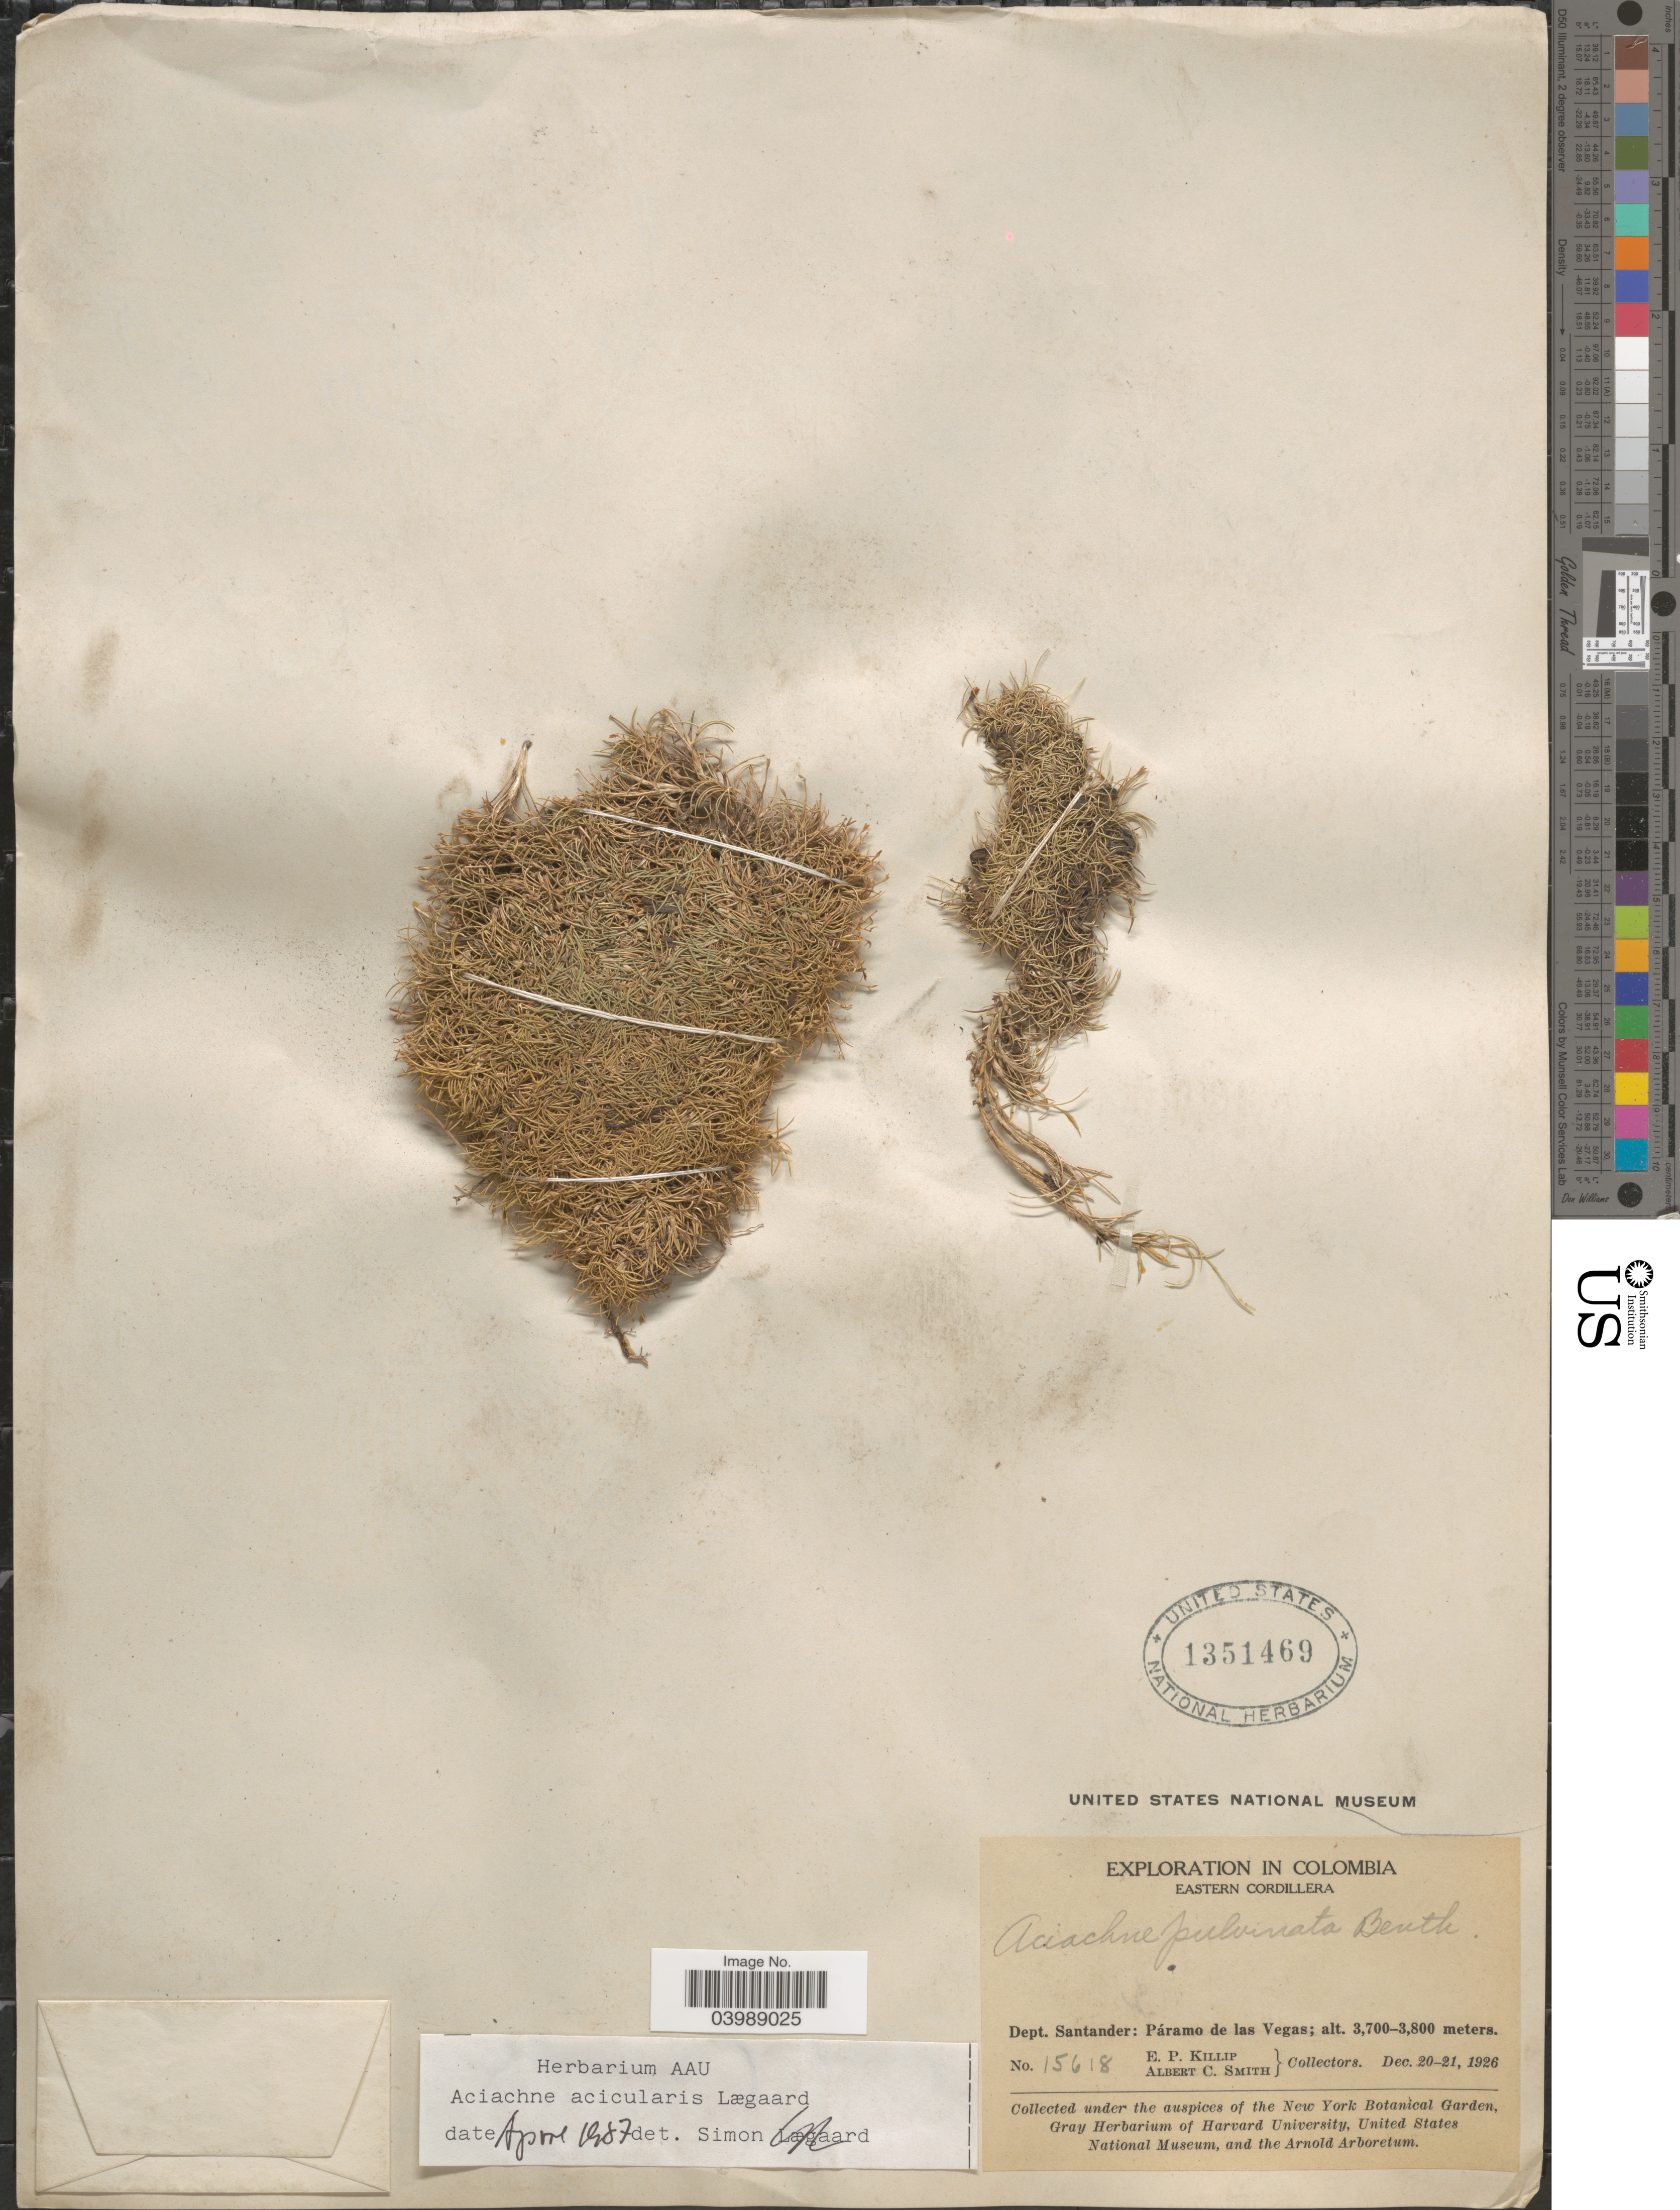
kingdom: Plantae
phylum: Tracheophyta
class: Liliopsida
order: Poales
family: Poaceae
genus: Aciachne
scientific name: Aciachne acicularis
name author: Lægaard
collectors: E. P. Killip & A. C. Smith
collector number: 15618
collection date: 1926-12-20/1926-12-21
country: Colombia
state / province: Santander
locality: Eastern Cordillera. Dept. Santander: Páramo de las Vegas.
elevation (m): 3700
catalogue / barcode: US 1351469